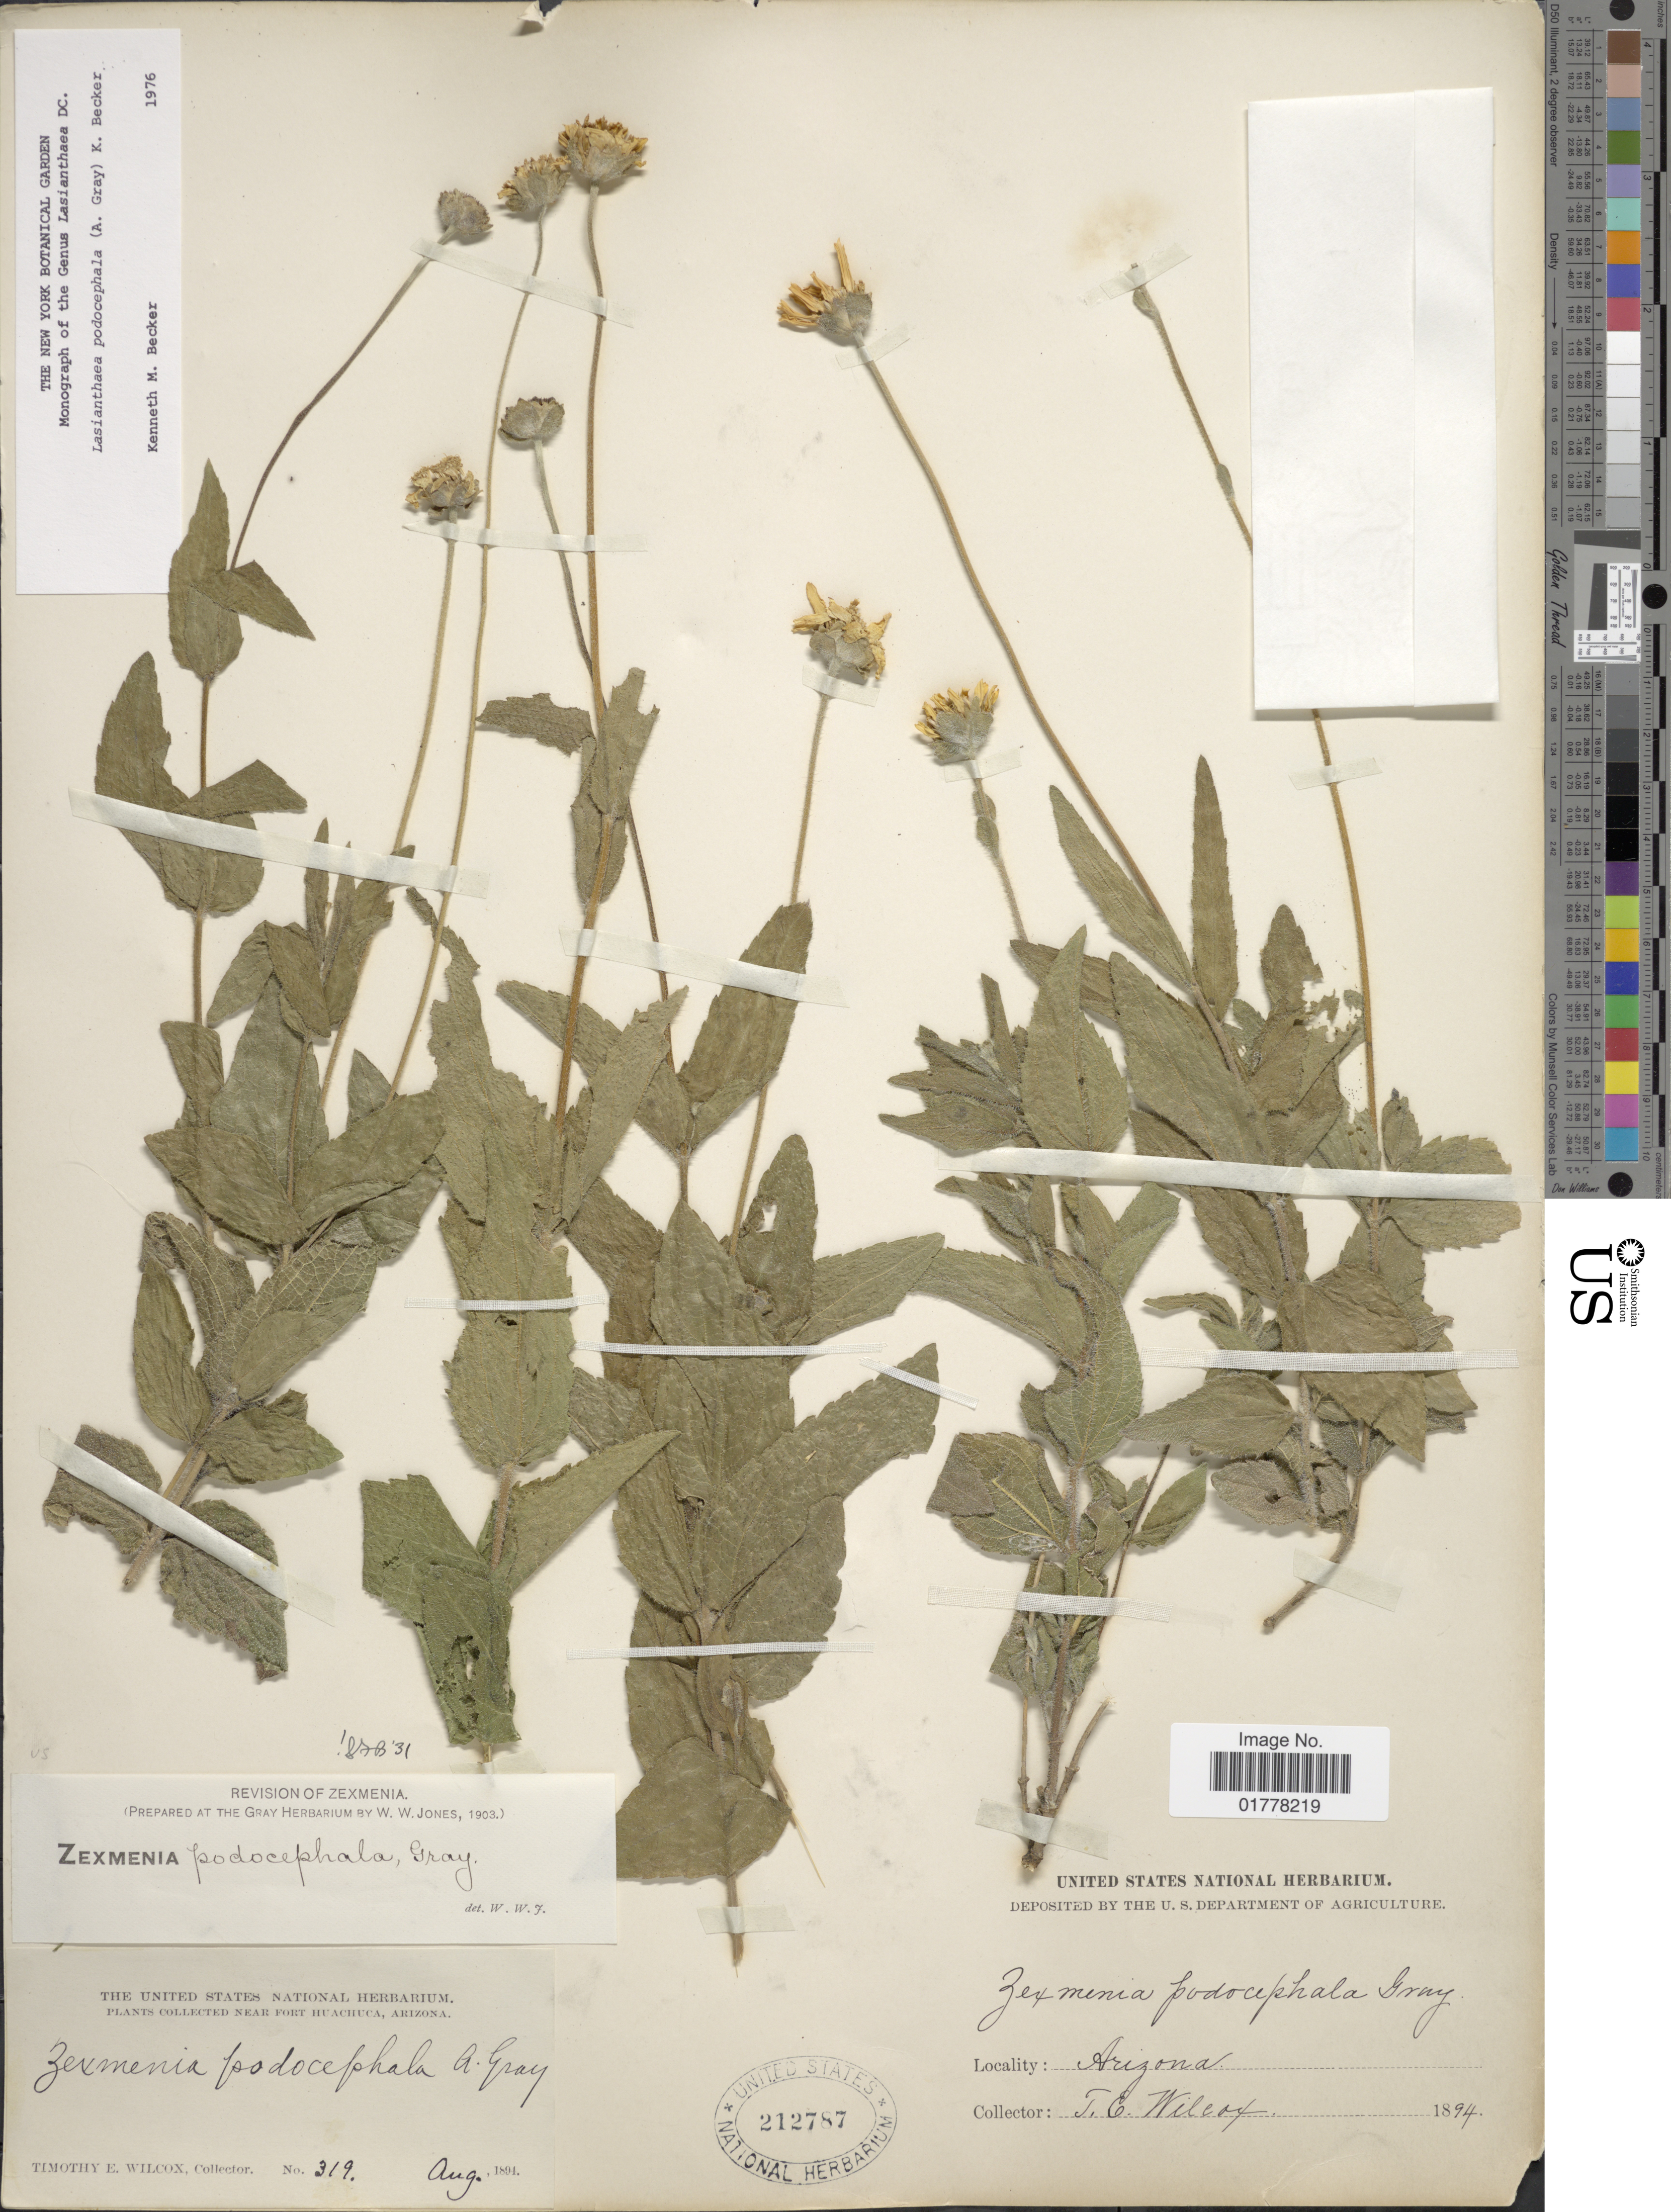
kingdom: Plantae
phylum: Tracheophyta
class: Magnoliopsida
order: Asterales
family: Asteraceae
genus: Lasianthaea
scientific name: Lasianthaea podocephala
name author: (A. Gray) K.M. Becker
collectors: T. E. Wilcox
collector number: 319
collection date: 1894-08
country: United States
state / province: Arizona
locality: Near Fort Huachuca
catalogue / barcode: US 212787